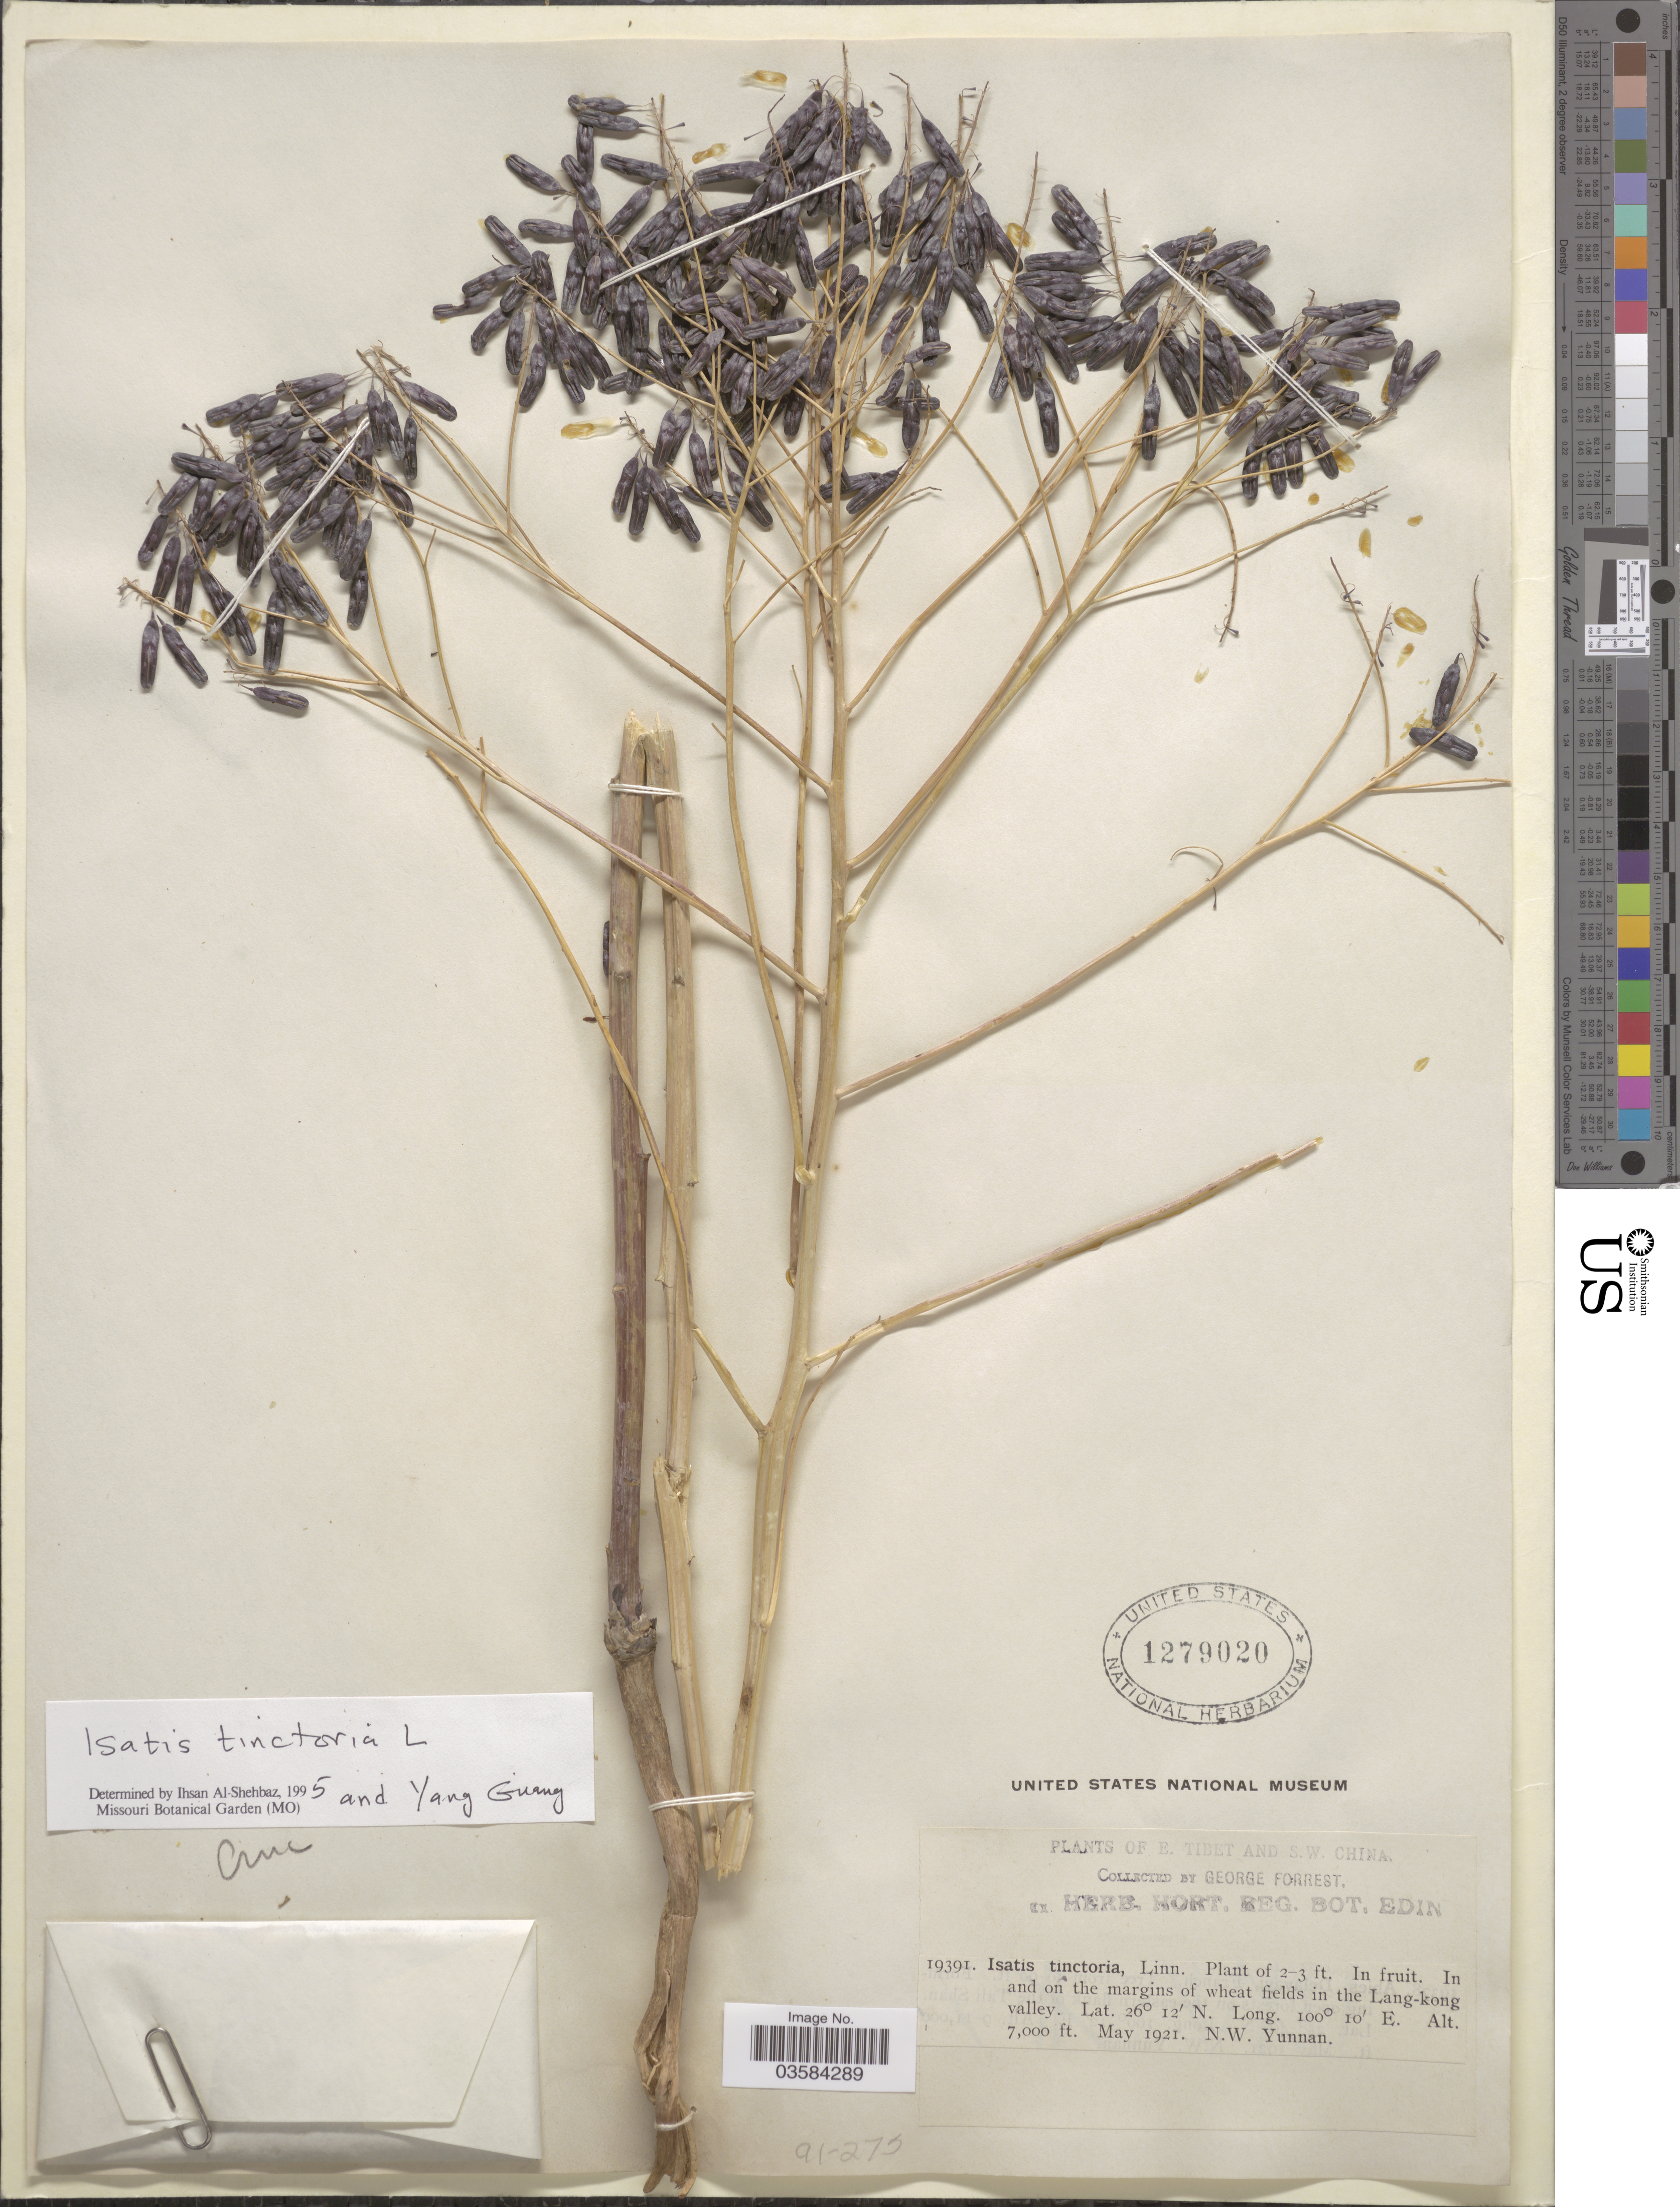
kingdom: Plantae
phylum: Tracheophyta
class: Magnoliopsida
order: Brassicales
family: Brassicaceae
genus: Isatis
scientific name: Isatis tinctoria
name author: L.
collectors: G. Forrest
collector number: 19391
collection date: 1921-05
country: China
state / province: Yunnan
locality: S. W. China. In and on the margins of wheat fields in the Lang-kong valley. N. W. Yunnan.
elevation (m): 2134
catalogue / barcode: US 1279020